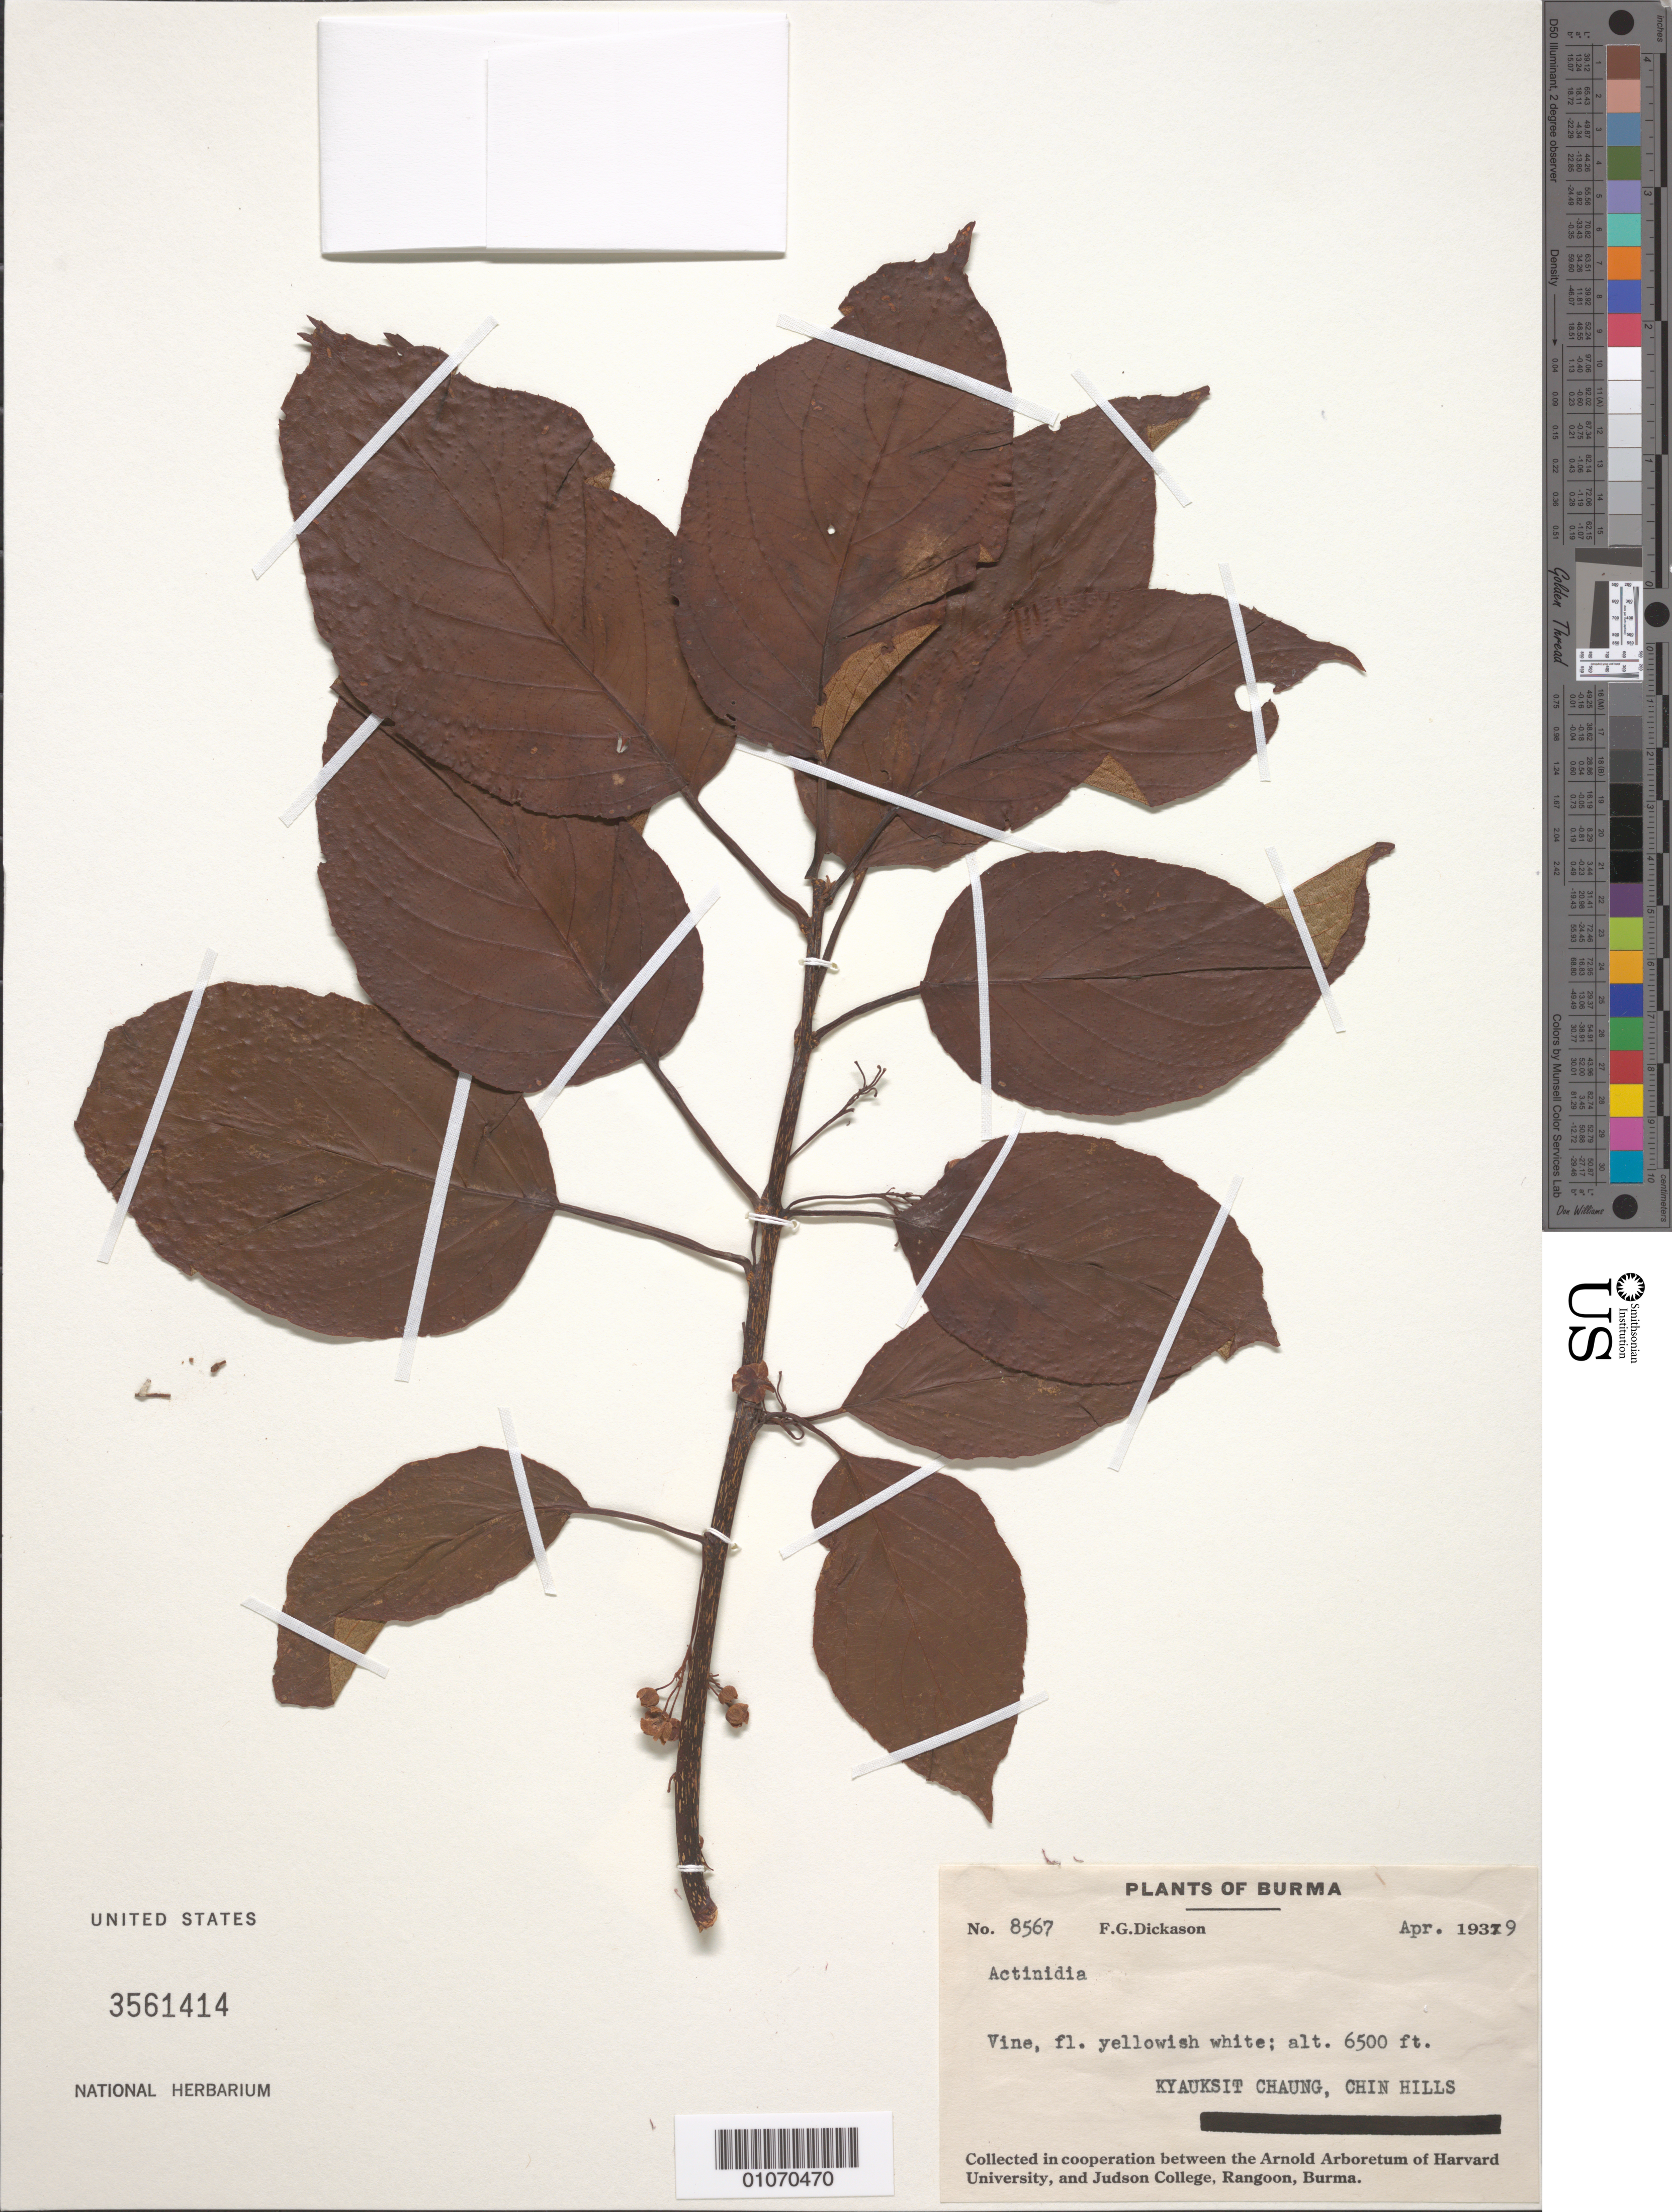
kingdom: Plantae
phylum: Tracheophyta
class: Magnoliopsida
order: Ericales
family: Actinidiaceae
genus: Actinidia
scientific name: Actinidia sp.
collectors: F. Dickason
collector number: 8567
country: Myanmar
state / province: Chin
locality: Kyautsit Chaung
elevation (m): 1981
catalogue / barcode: US 3561414